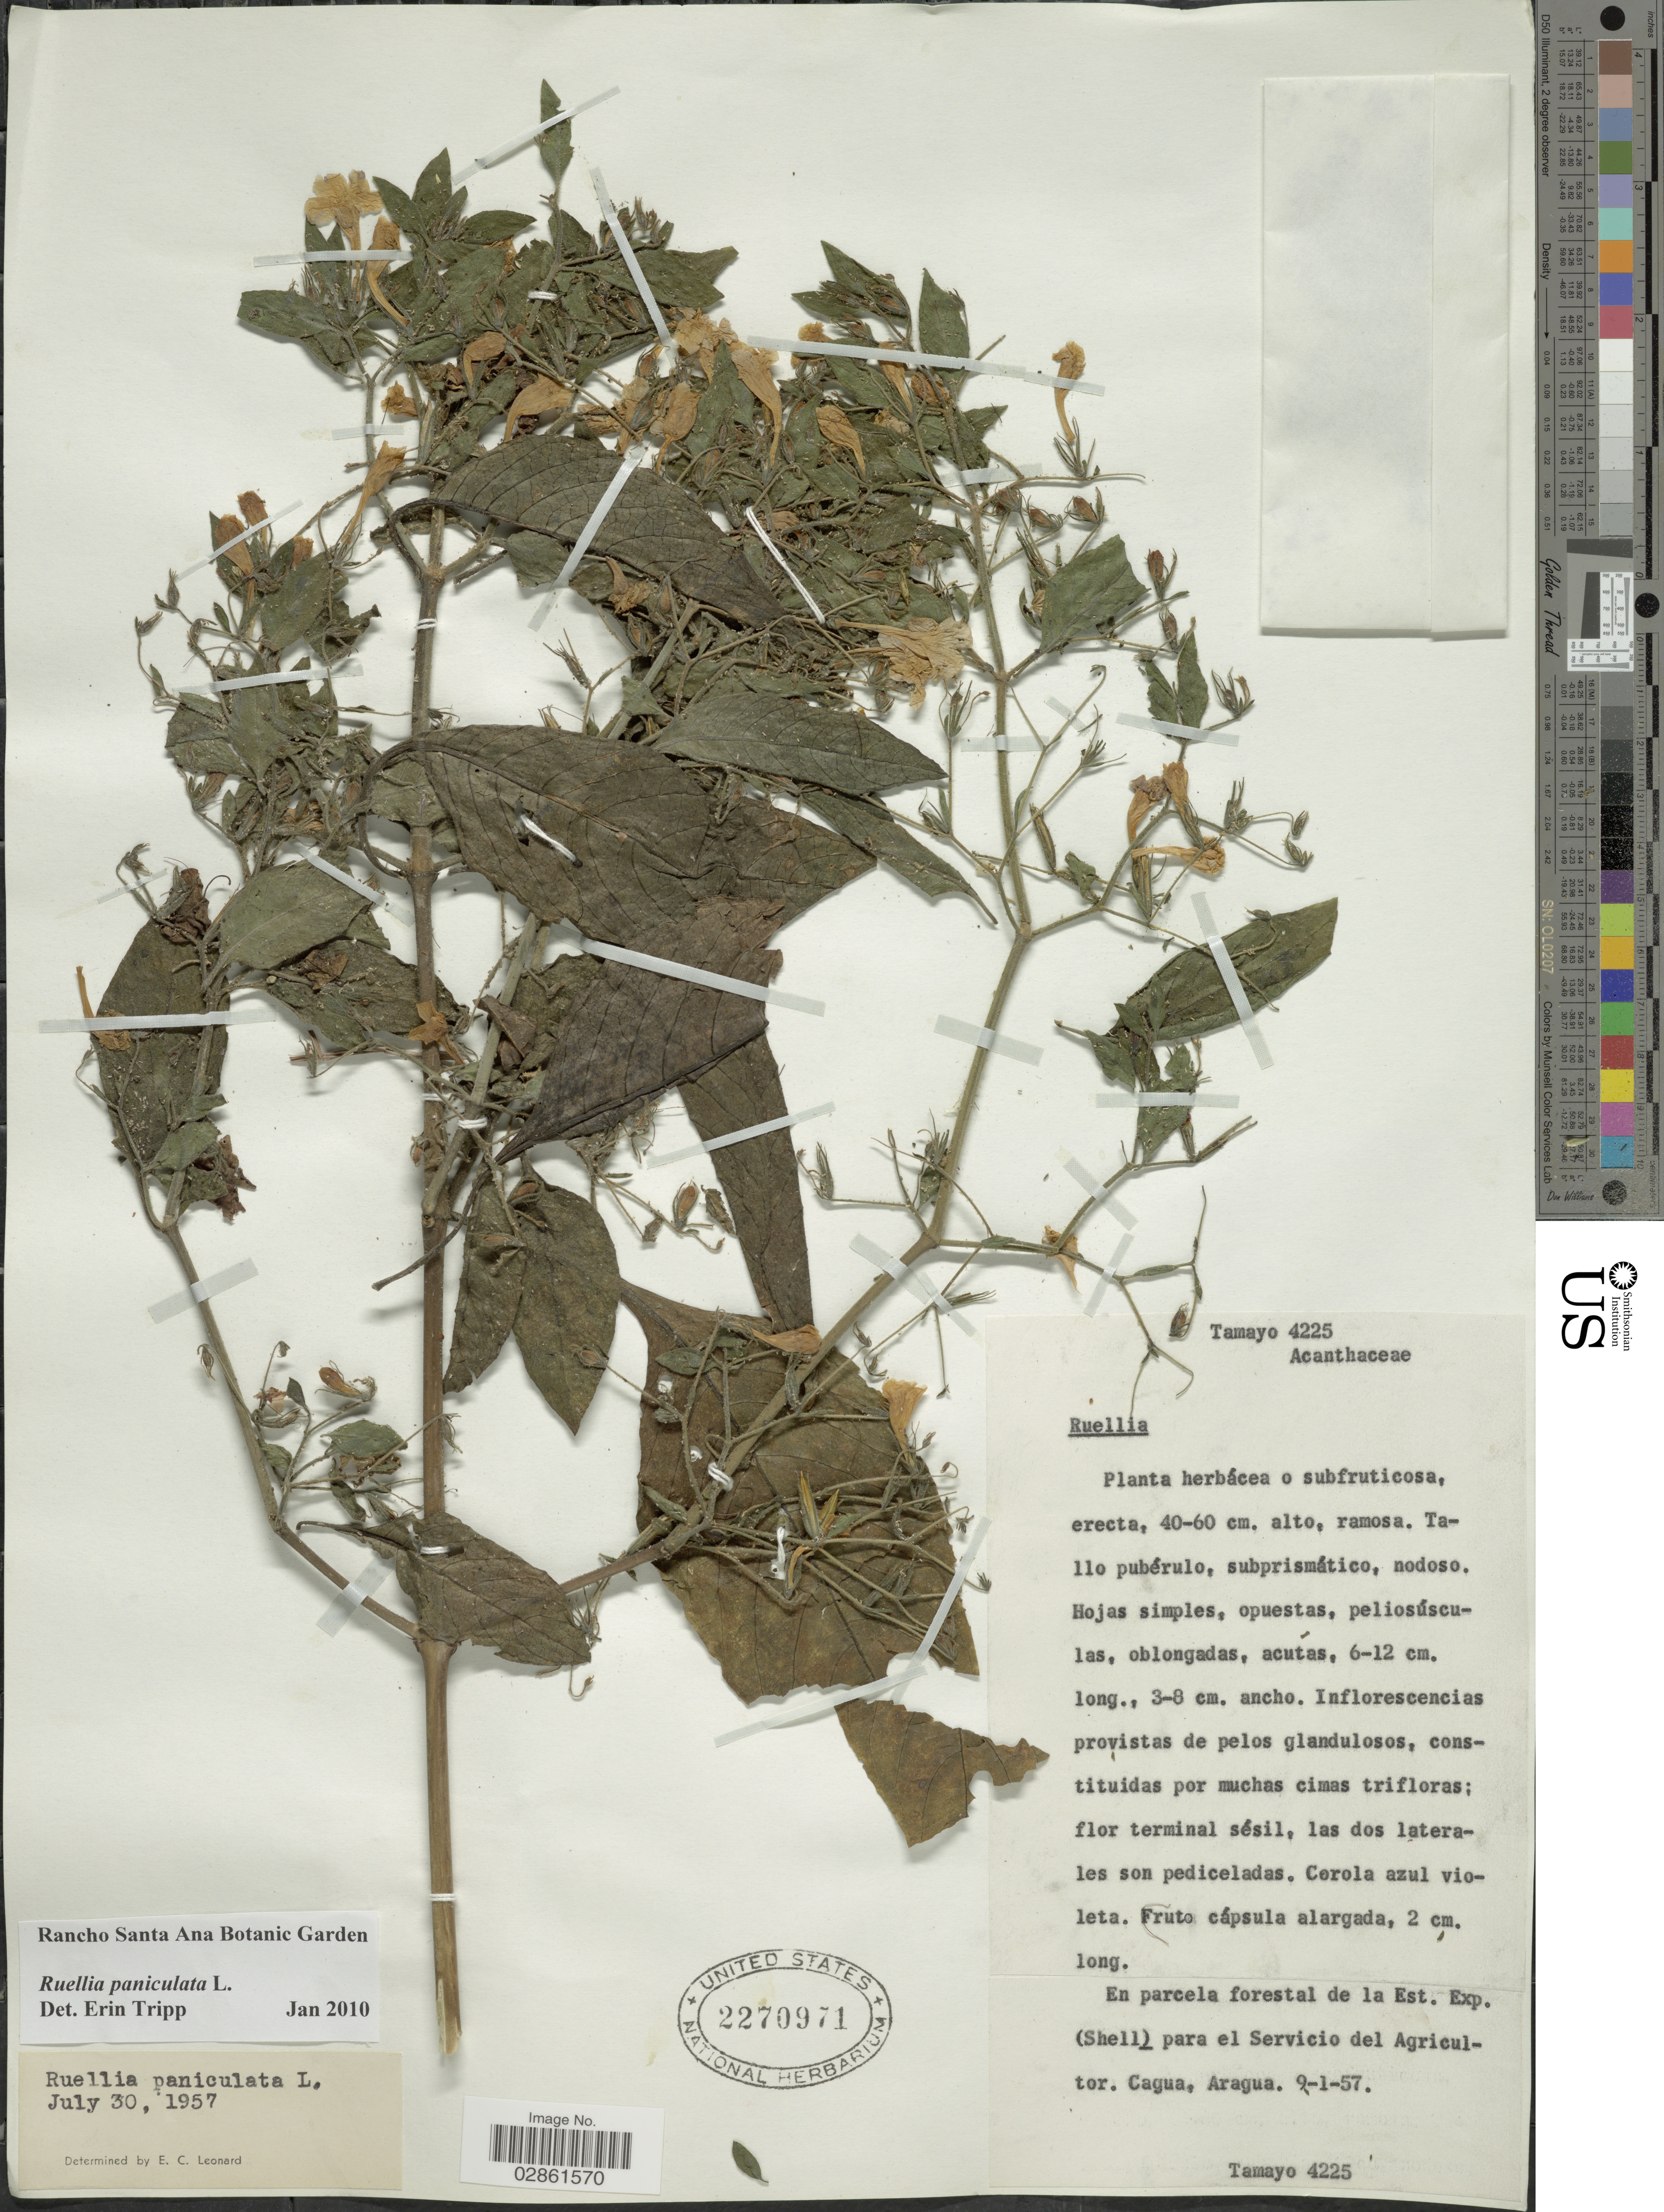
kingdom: Plantae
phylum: Tracheophyta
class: Magnoliopsida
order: Lamiales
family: Acanthaceae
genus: Ruellia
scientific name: Ruellia paniculata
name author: L.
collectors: -. Tamayo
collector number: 4225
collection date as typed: Transcribed d/m/y: 9/1/57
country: Venezuela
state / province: Aragua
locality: En parcela forestal de la Est. Exp. (Shell) para el Servicio del Agricultor. Cagua.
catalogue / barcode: US 2270971